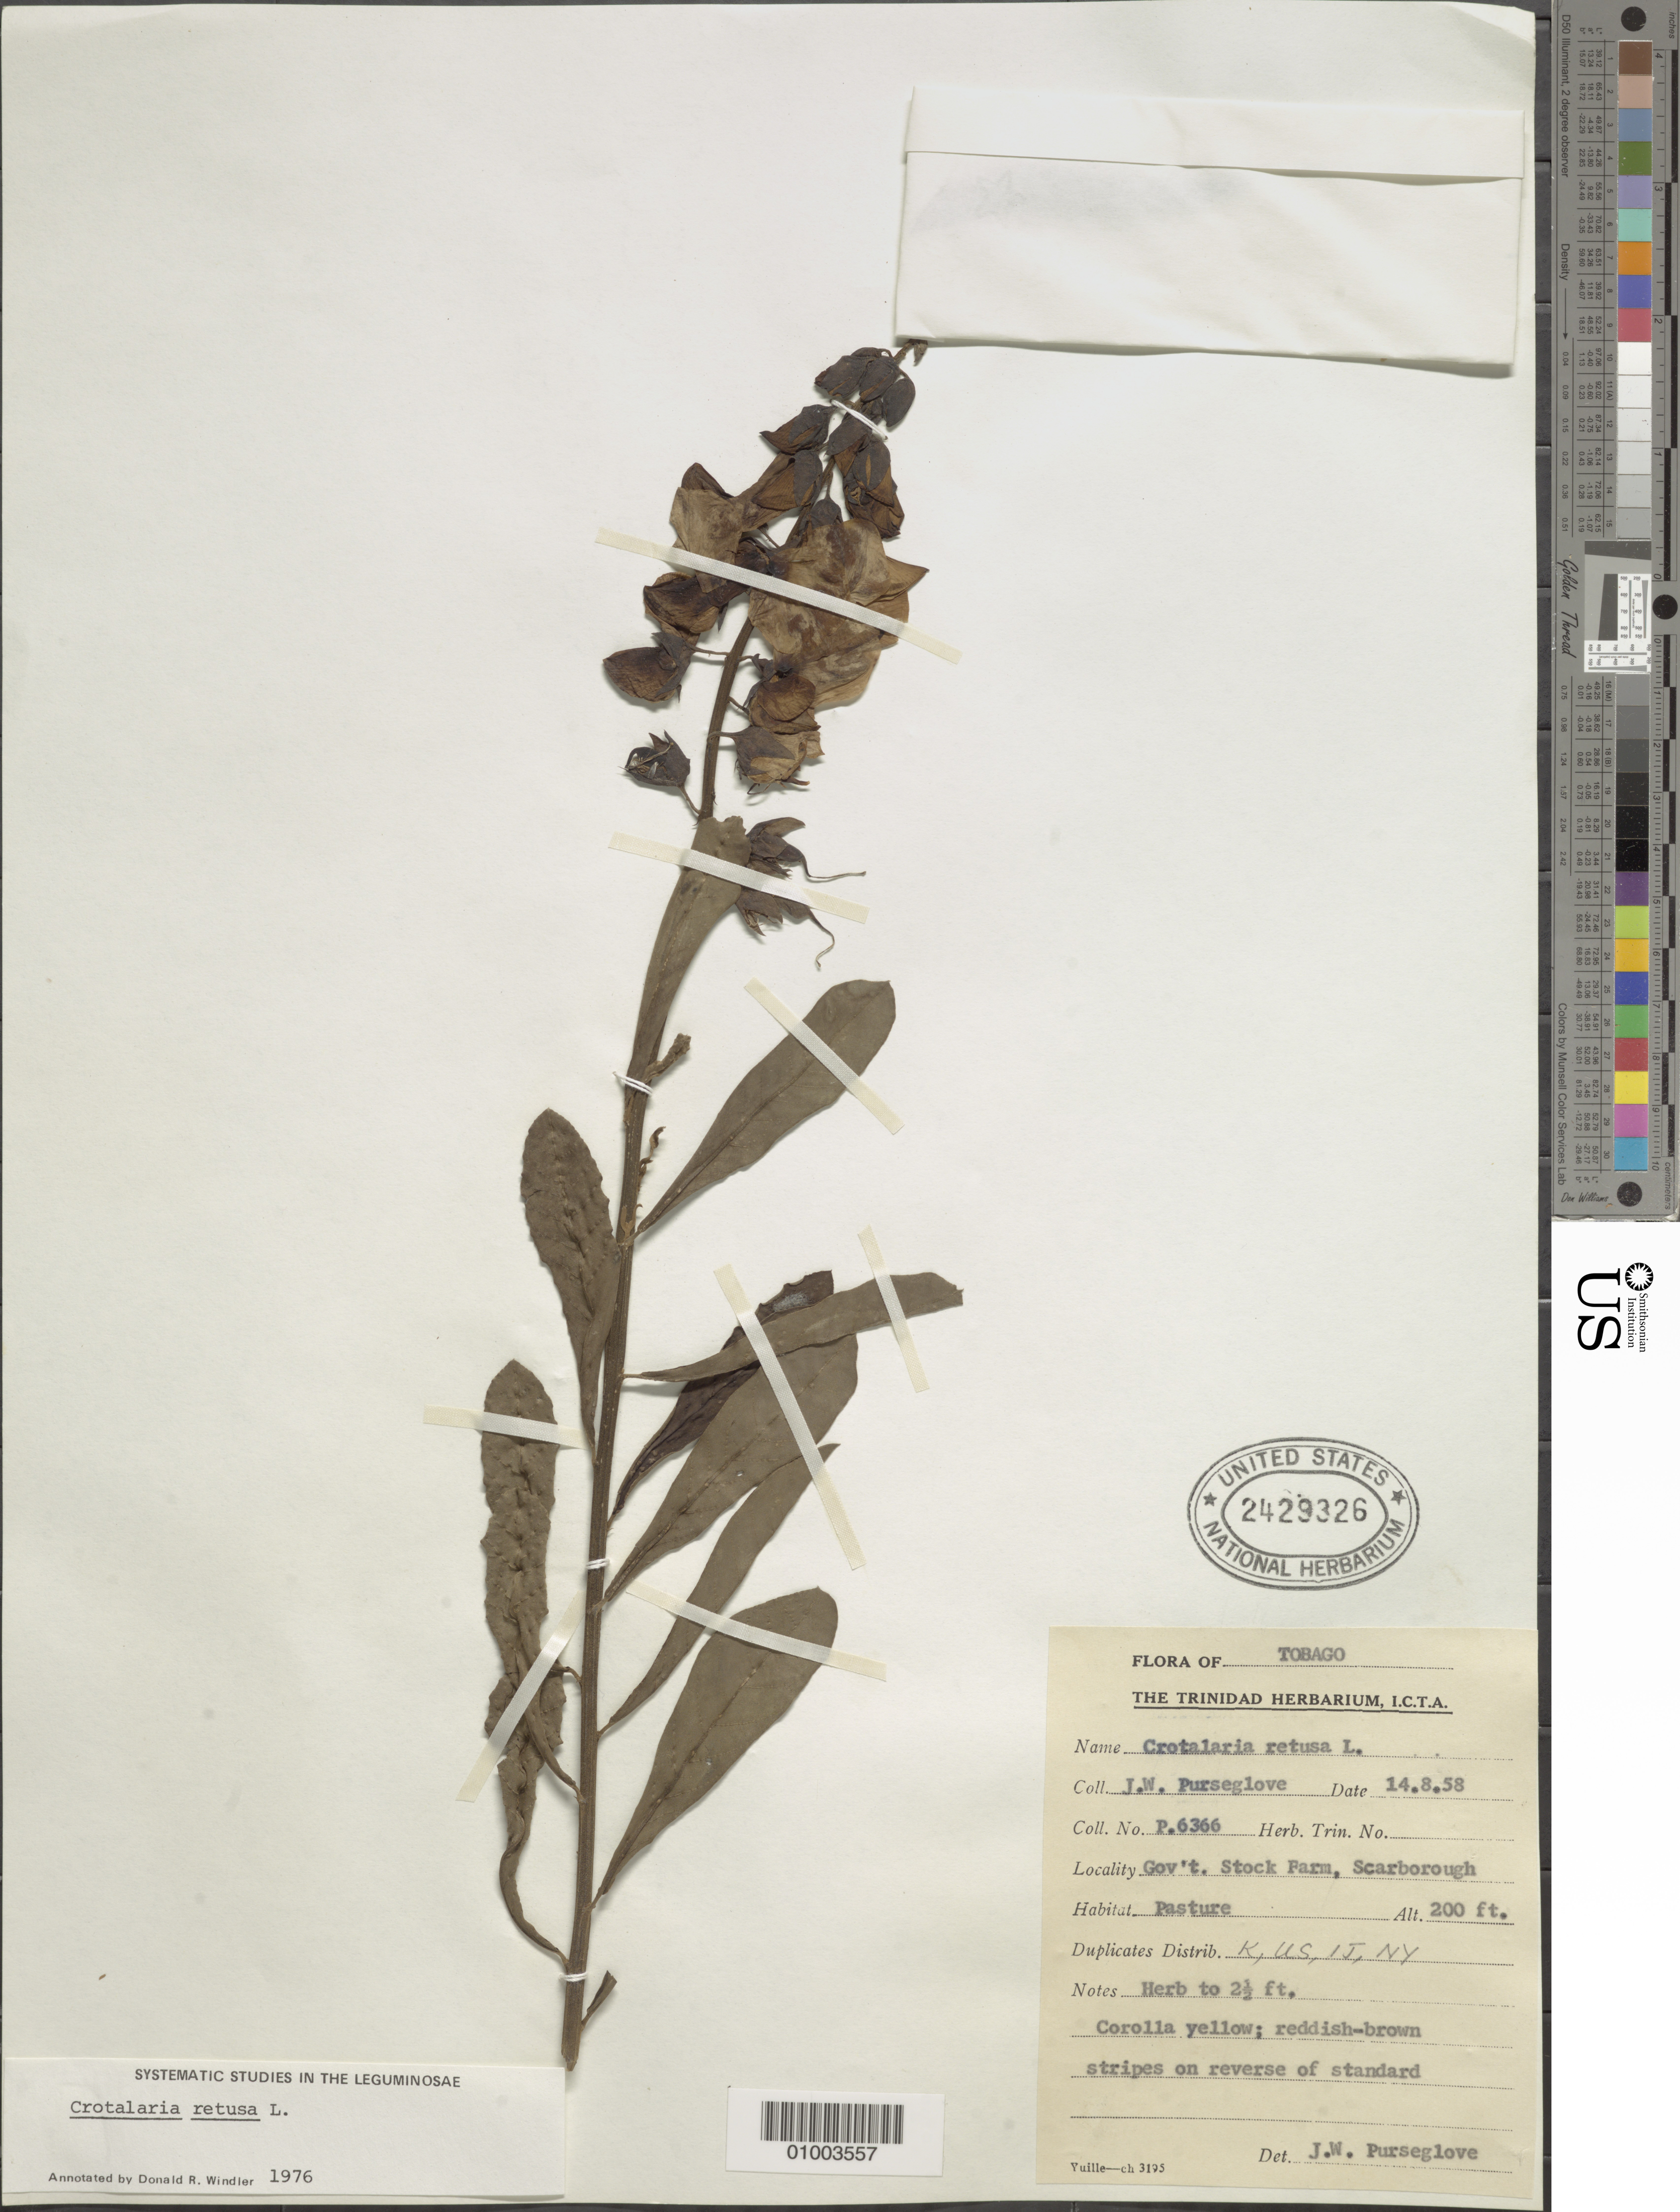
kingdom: Plantae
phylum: Tracheophyta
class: Magnoliopsida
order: Fabales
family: Fabaceae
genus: Crotalaria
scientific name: Crotalaria retusa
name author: L.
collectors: J. Purseglove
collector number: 6366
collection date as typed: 14 Aug 1958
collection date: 1958-08-14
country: Trinidad and Tobago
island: Tobago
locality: Herb to 2.5 ft. Corolla yellow. Reddish-brown stripes on reverse of standard. Pasture. Government Stock Farm, Scarborough.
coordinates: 0 N, 0 E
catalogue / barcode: US 2429326